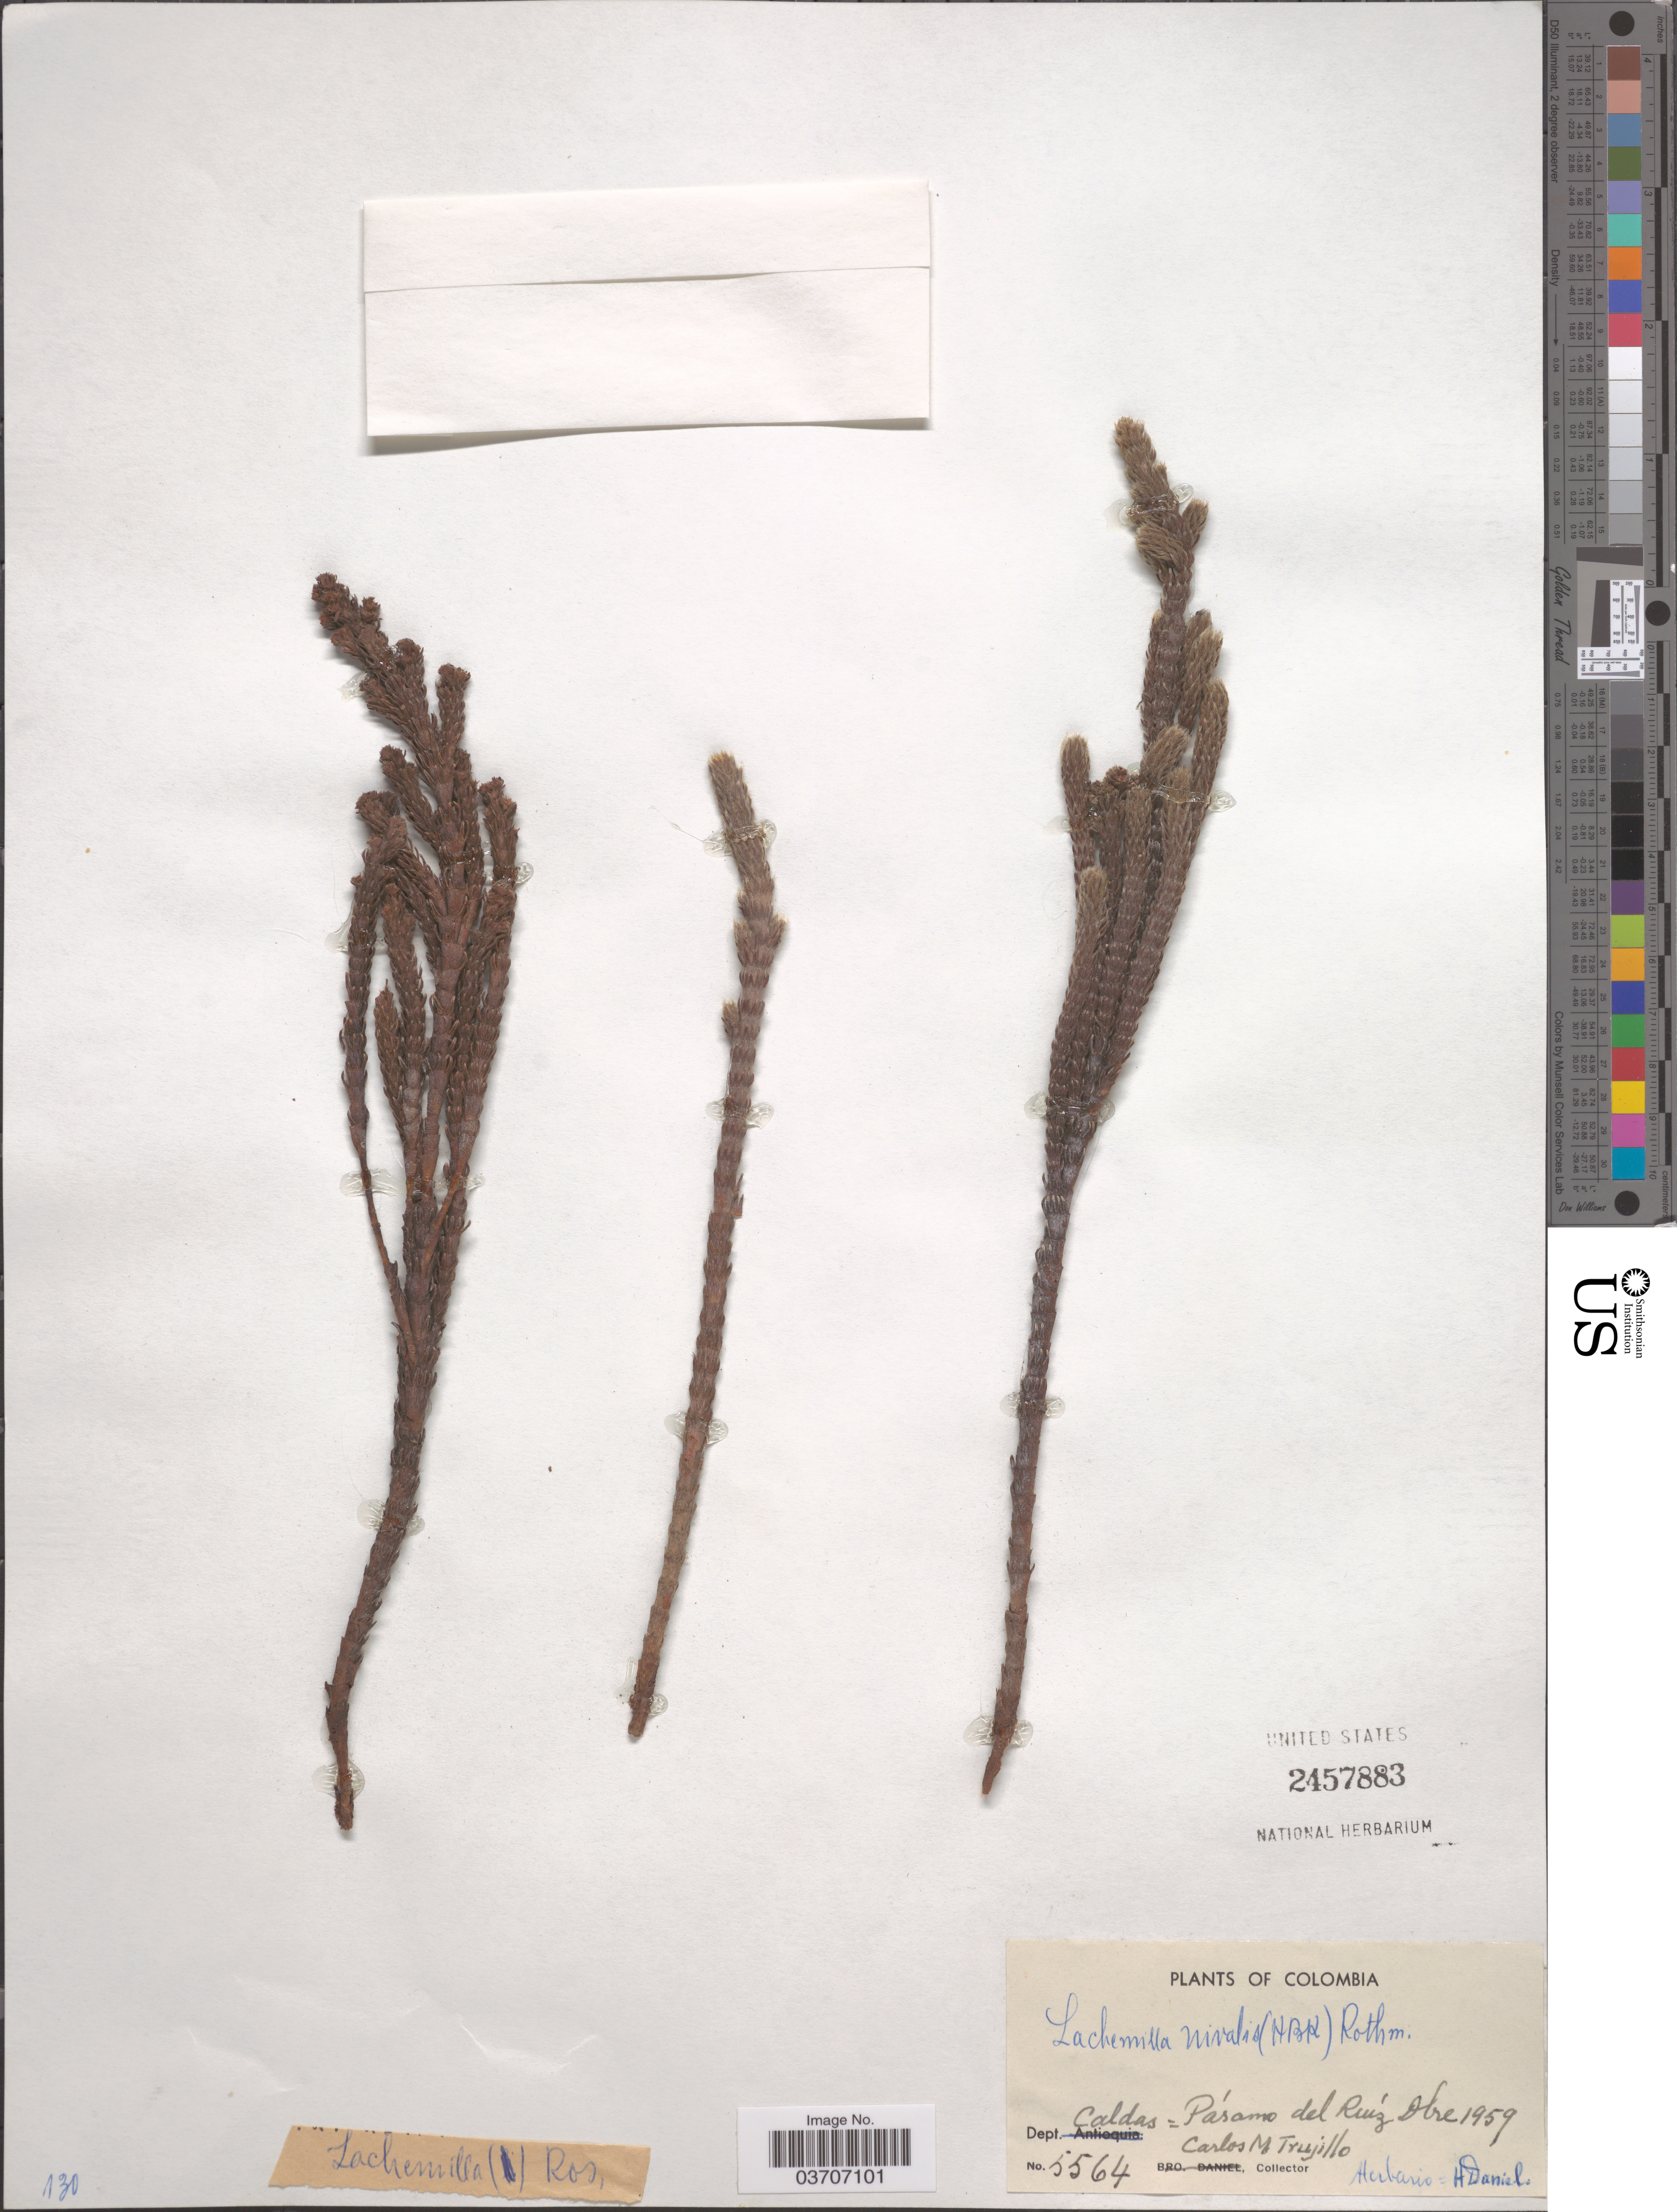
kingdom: Plantae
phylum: Tracheophyta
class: Magnoliopsida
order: Rosales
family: Rosaceae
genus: Lachemilla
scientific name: Lachemilla nivalis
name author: (Kunth) Rothm.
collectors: C. Trujillo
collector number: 5564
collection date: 1959-12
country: Colombia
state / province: Caldas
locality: Dept. Caldas. Páramo del Ruiz.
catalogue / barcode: US 2457883